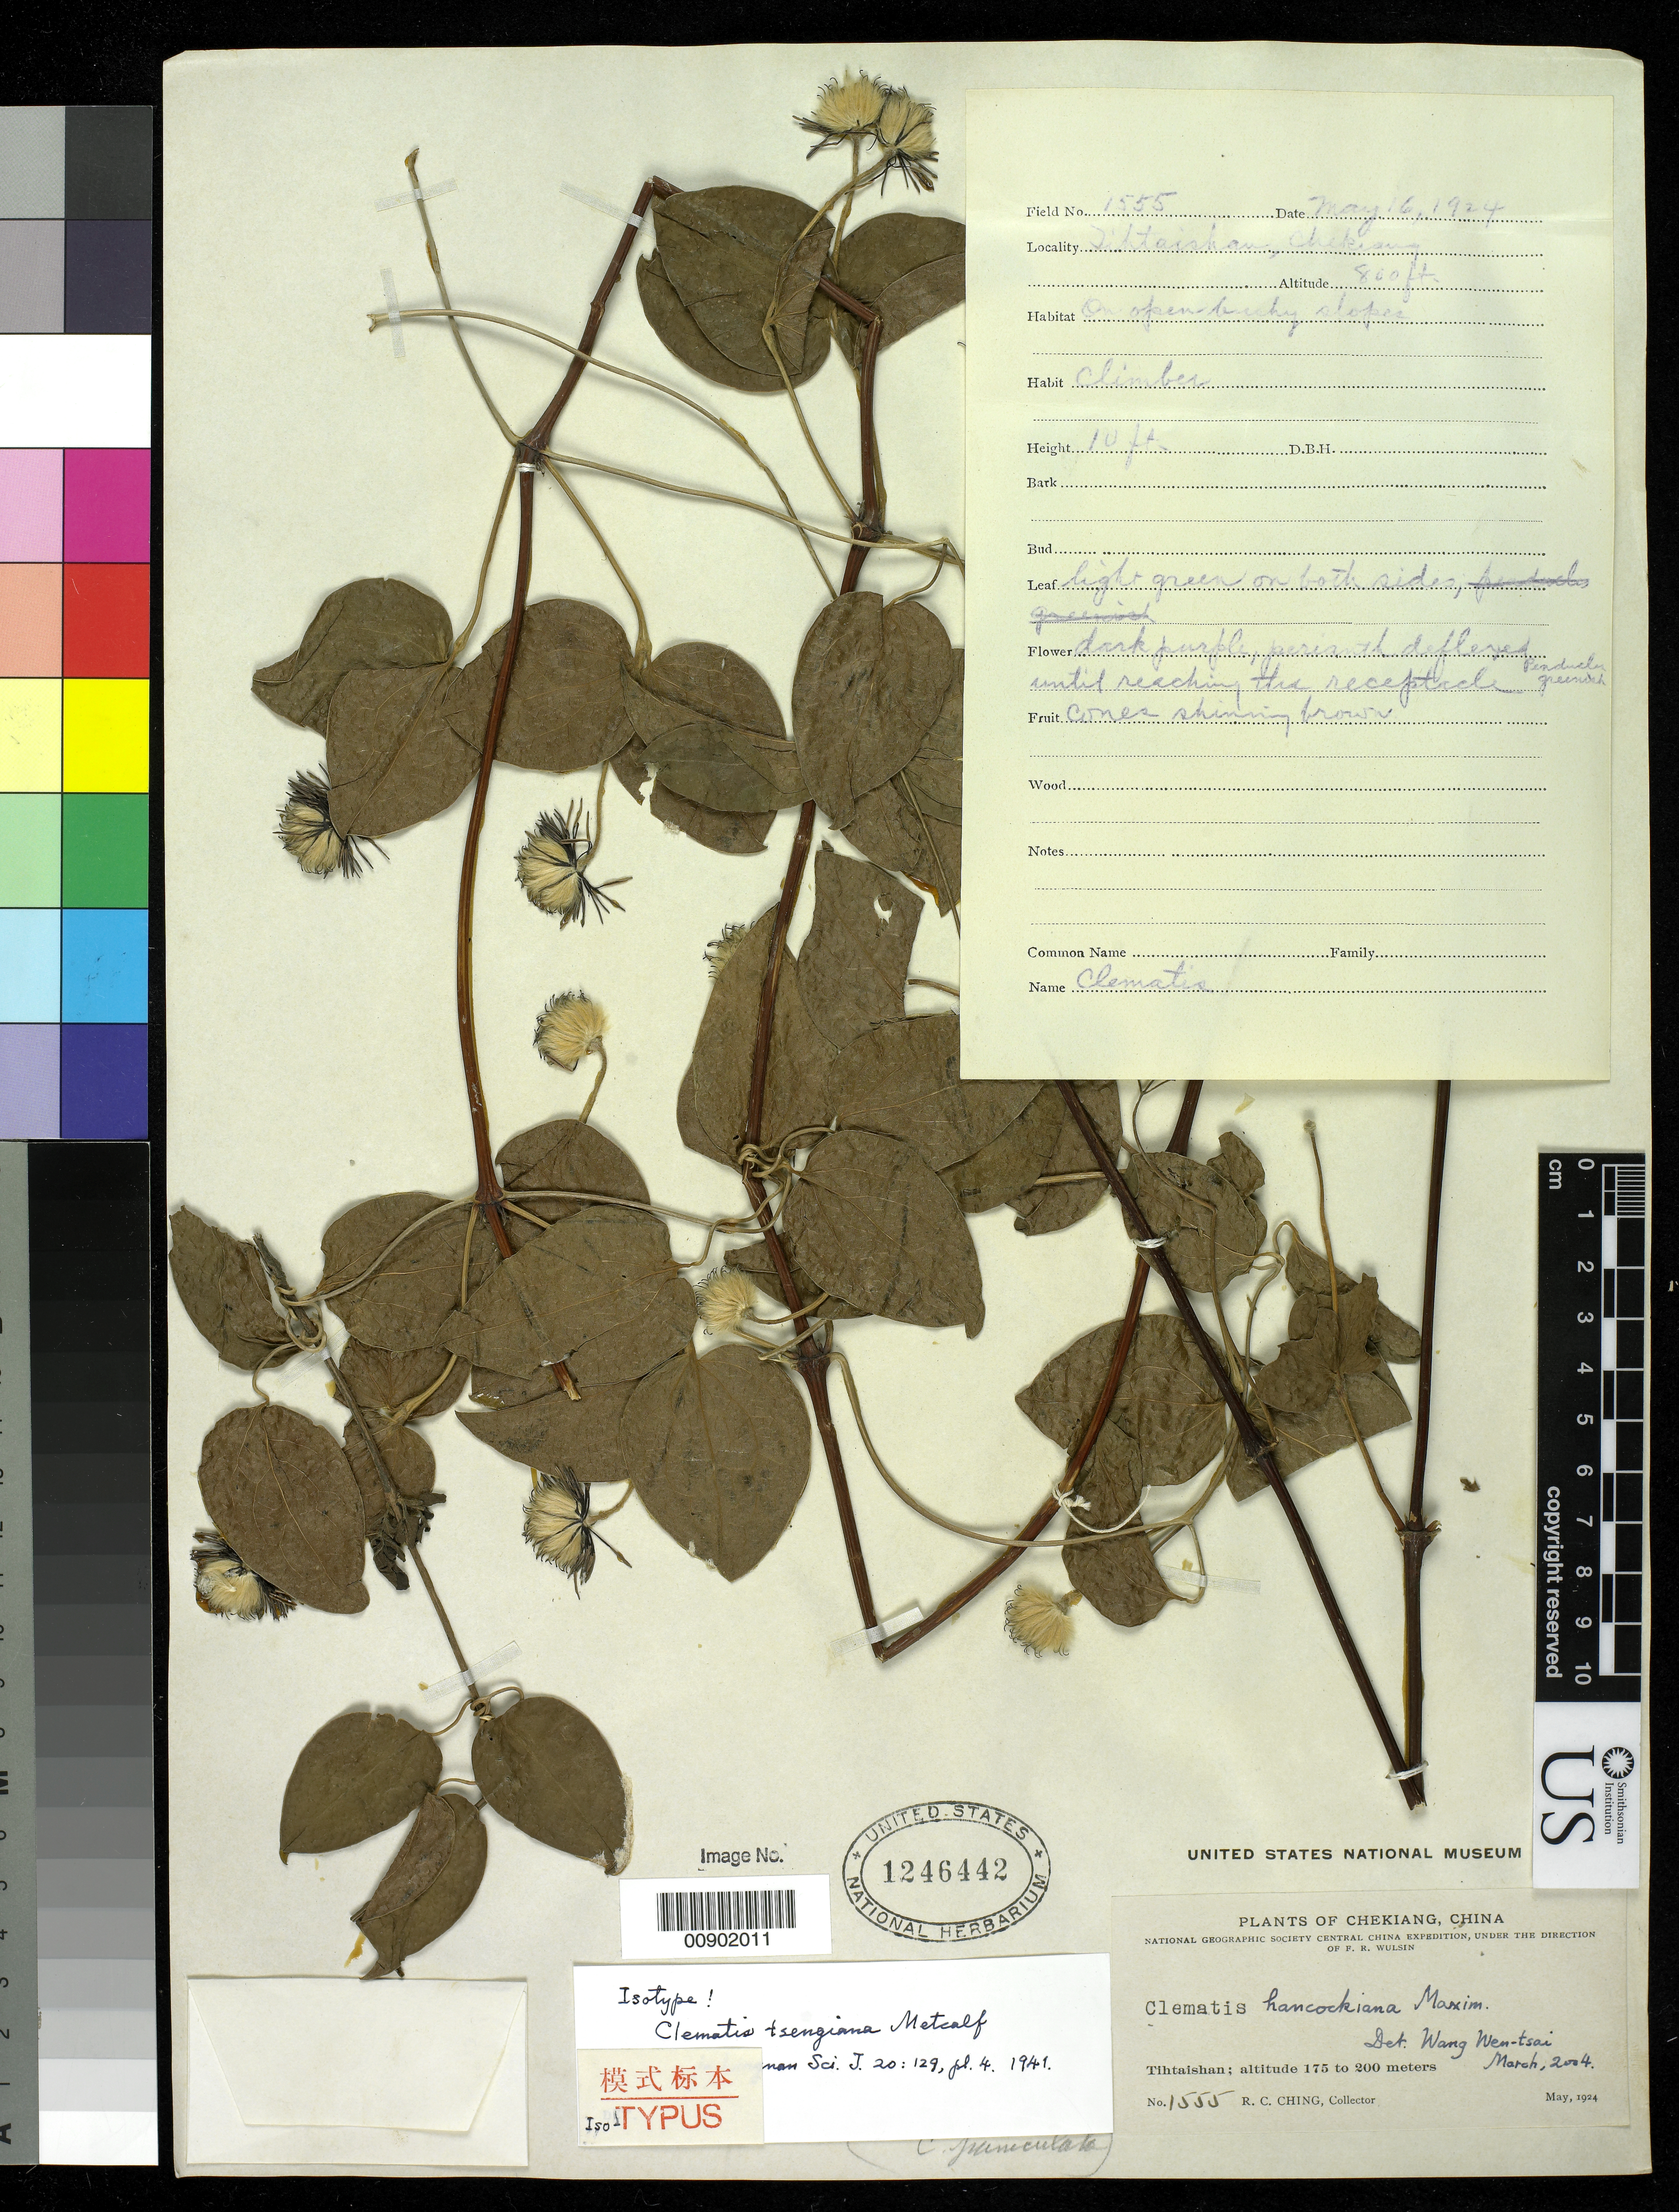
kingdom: Plantae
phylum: Tracheophyta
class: Magnoliopsida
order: Ranunculales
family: Ranunculaceae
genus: Clematis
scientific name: Clematis tsengiana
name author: F.P. Metcalf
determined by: Wang, W. T.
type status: Isotype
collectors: R. C. Ching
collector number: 1555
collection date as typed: May 1924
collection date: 1924-05-16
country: China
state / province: Zhejiang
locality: Tihtaishan.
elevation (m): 175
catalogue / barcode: US 1246442